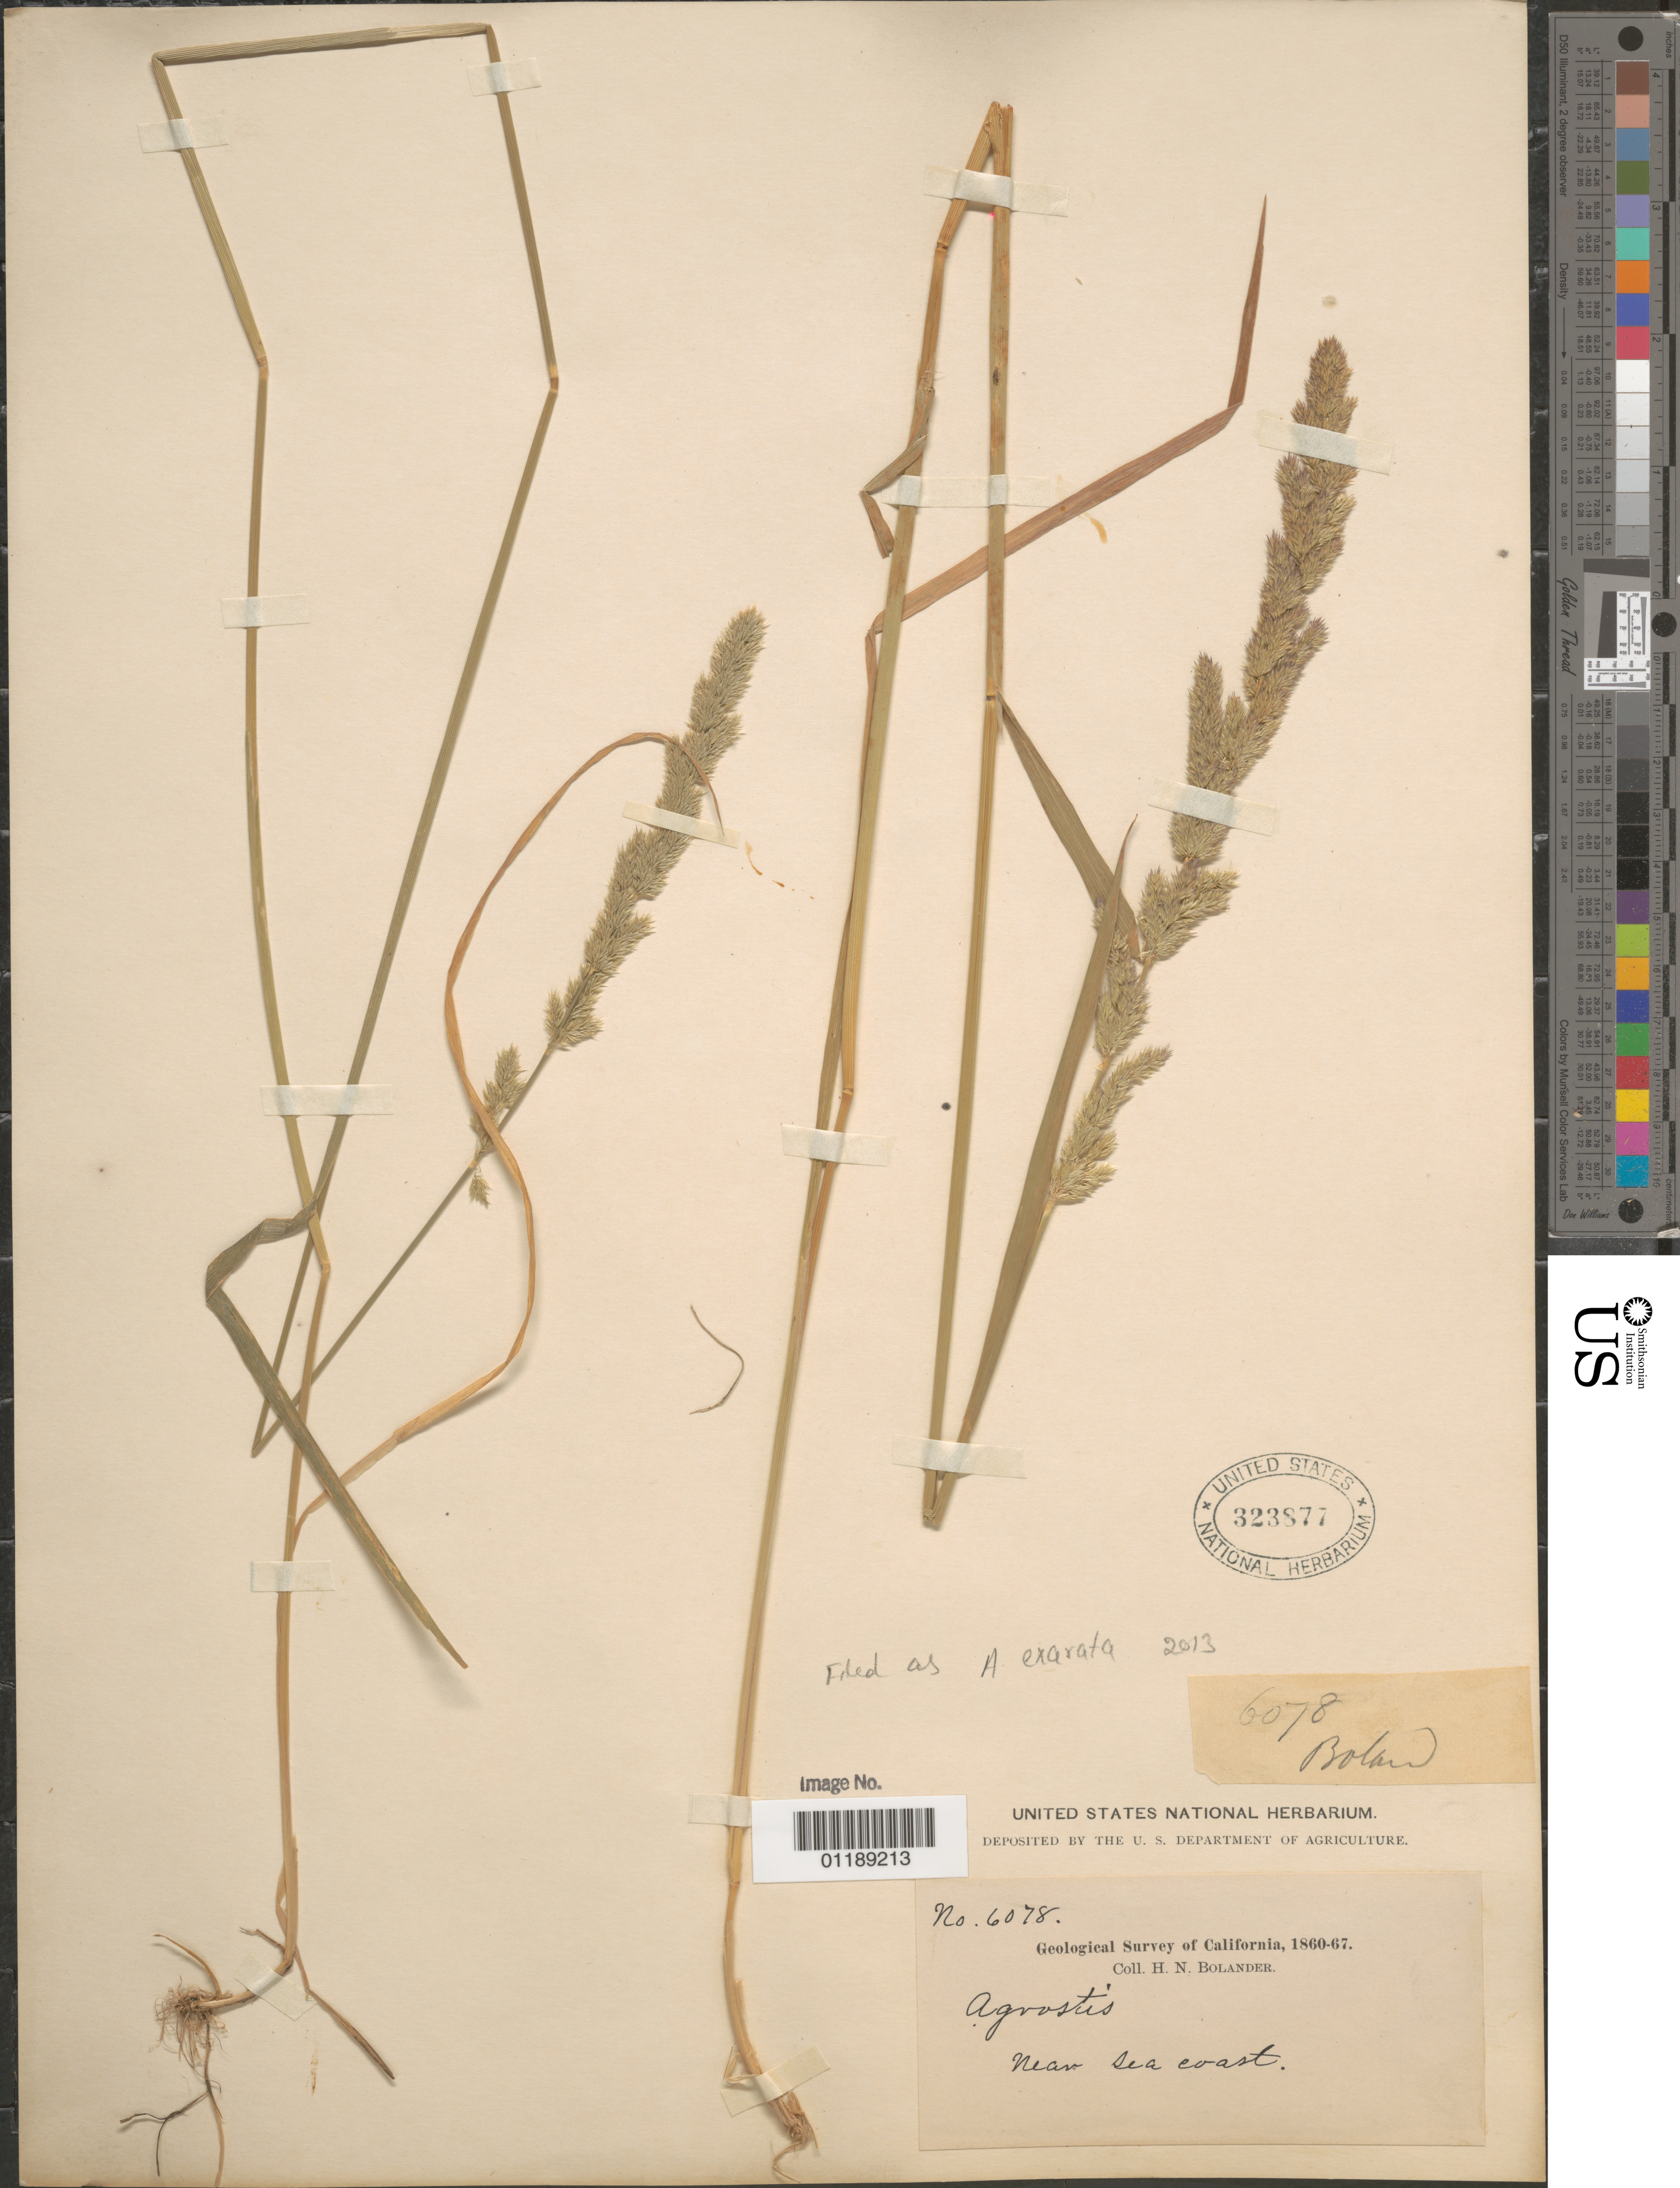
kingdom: Plantae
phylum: Tracheophyta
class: Liliopsida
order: Poales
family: Poaceae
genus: Agrostis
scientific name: Agrostis exarata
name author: Trin.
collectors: H. Bolander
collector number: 6078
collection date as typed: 1860 to -- -- 1867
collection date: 1860/1867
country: United States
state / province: California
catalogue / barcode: US 323877